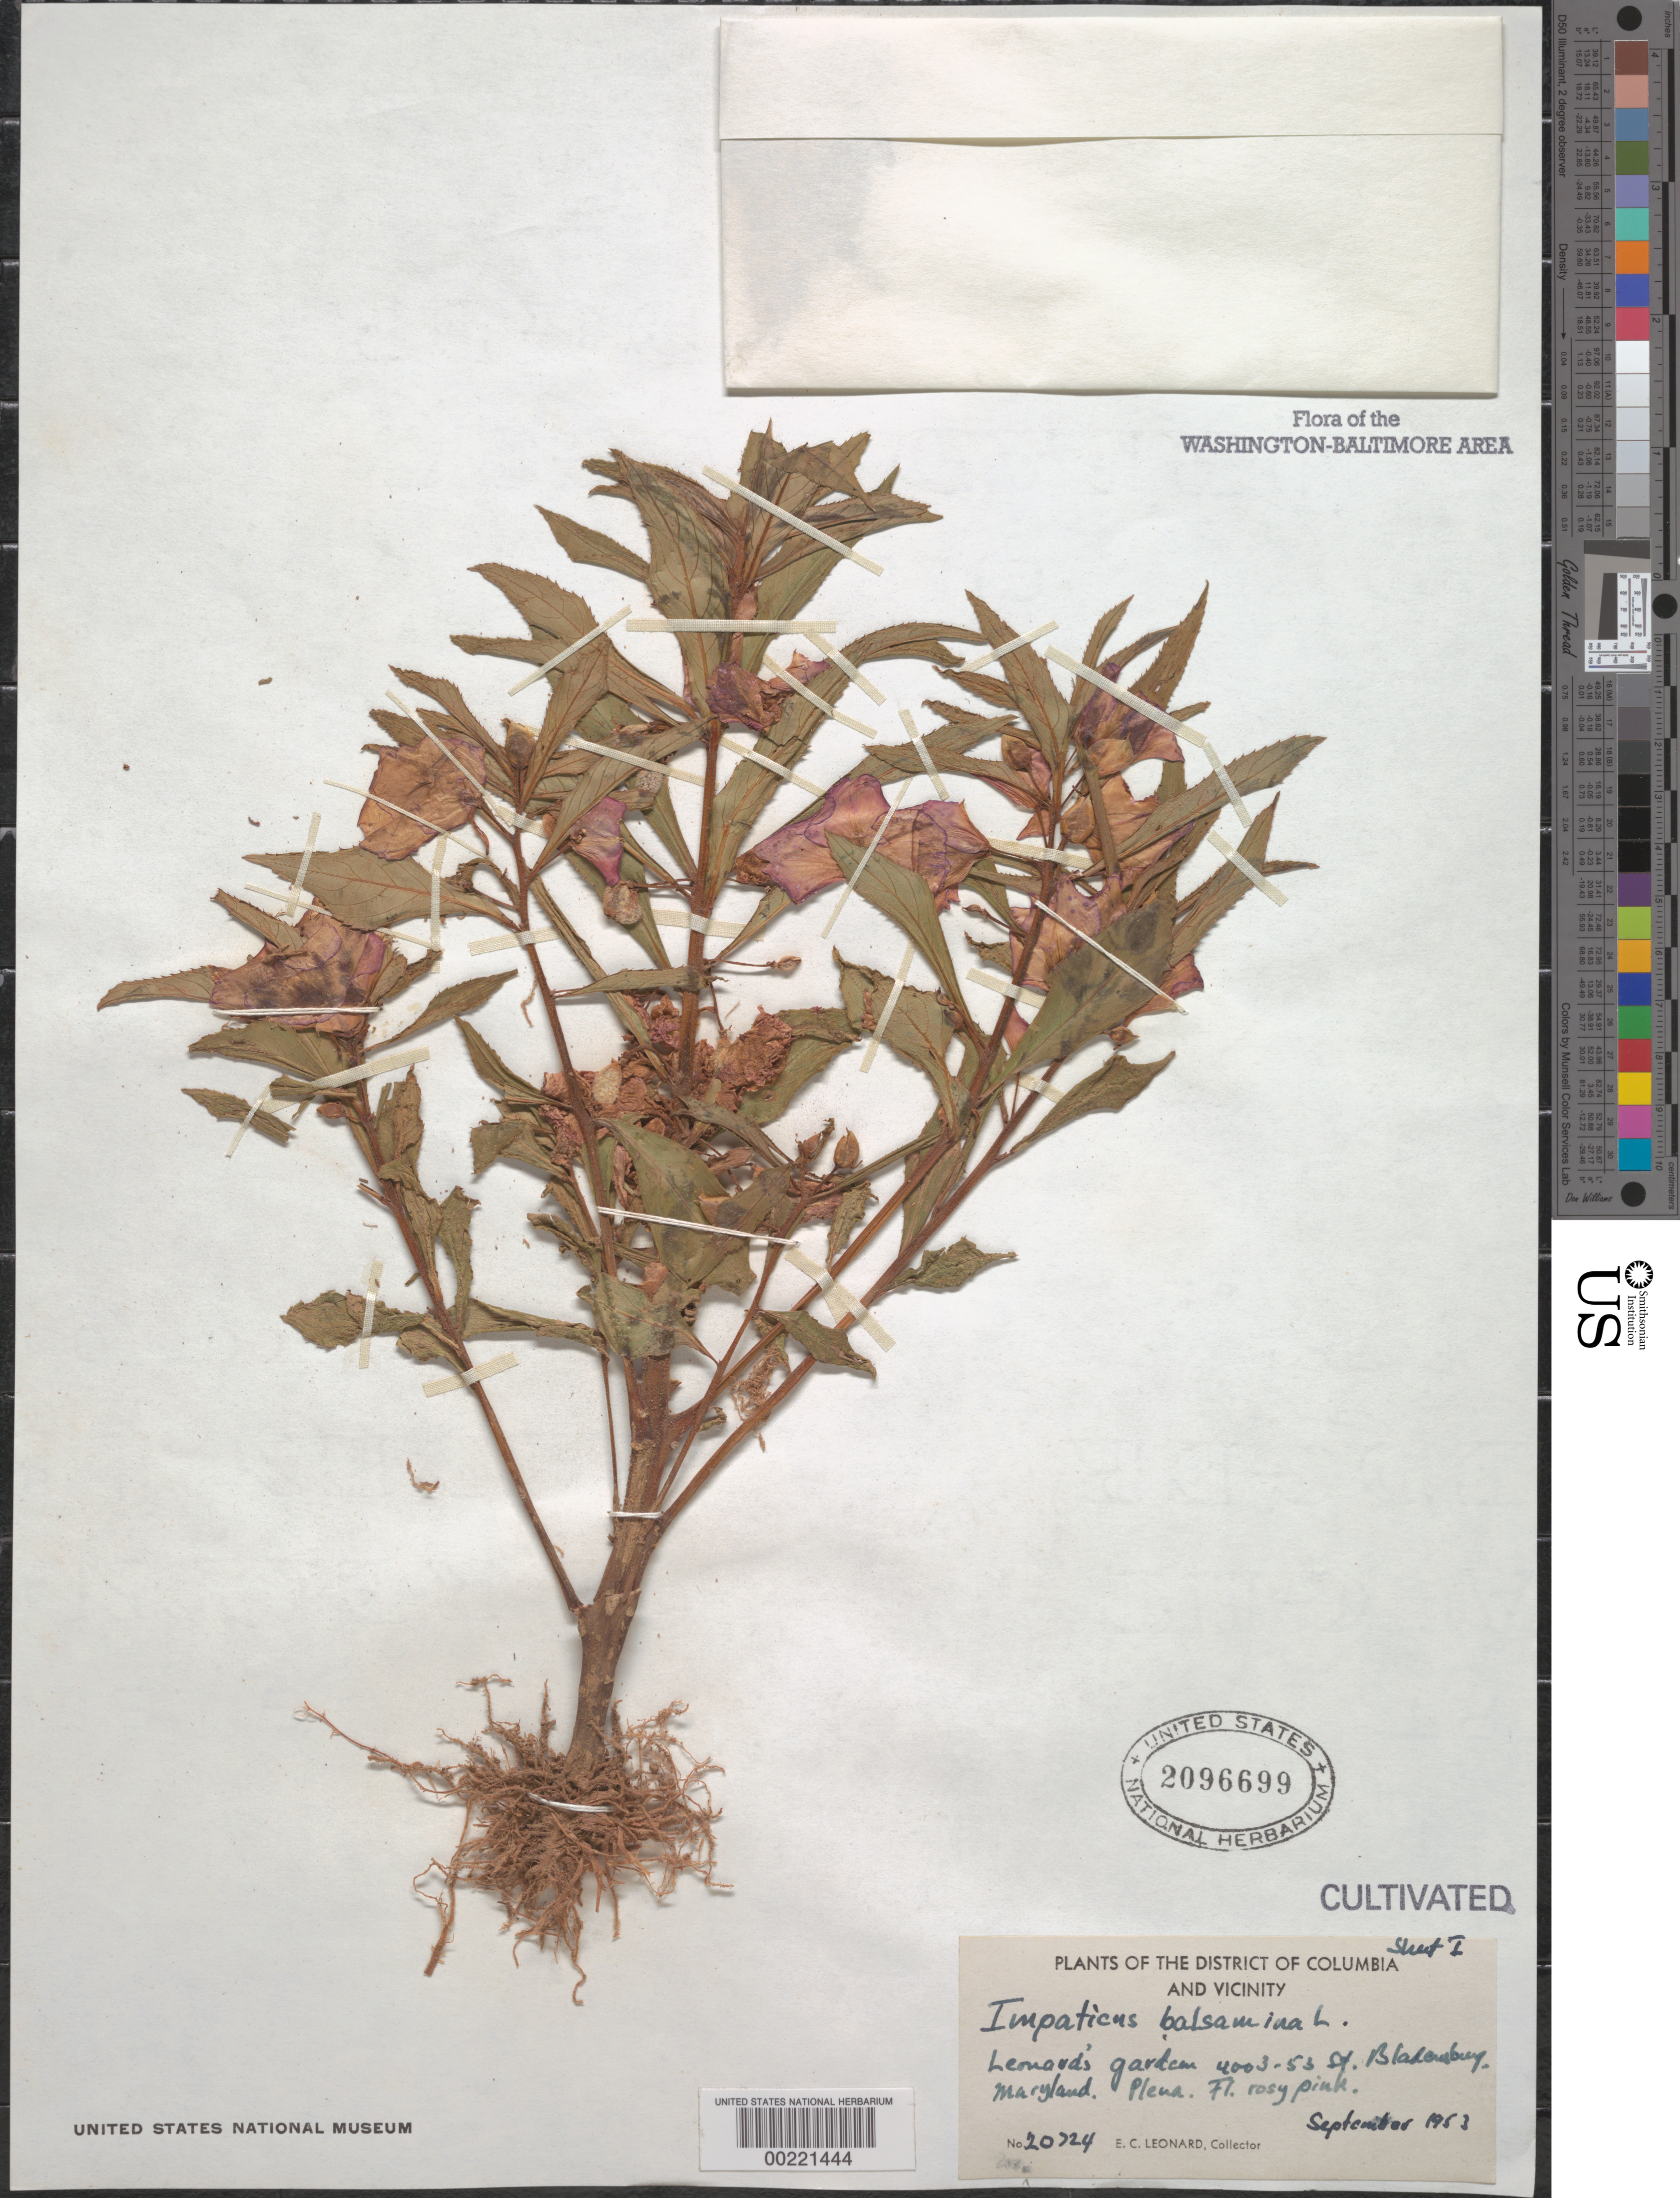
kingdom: Plantae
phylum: Tracheophyta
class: Magnoliopsida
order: Ericales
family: Balsaminaceae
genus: Impatiens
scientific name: Impatiens balsamina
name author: L.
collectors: E. C. Leonard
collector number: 20724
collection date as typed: Sep 1953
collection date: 1953-09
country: United States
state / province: Maryland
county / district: Prince George's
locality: Bladensburg, 4003 53 St, Leonard's garden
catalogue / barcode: US 2096699